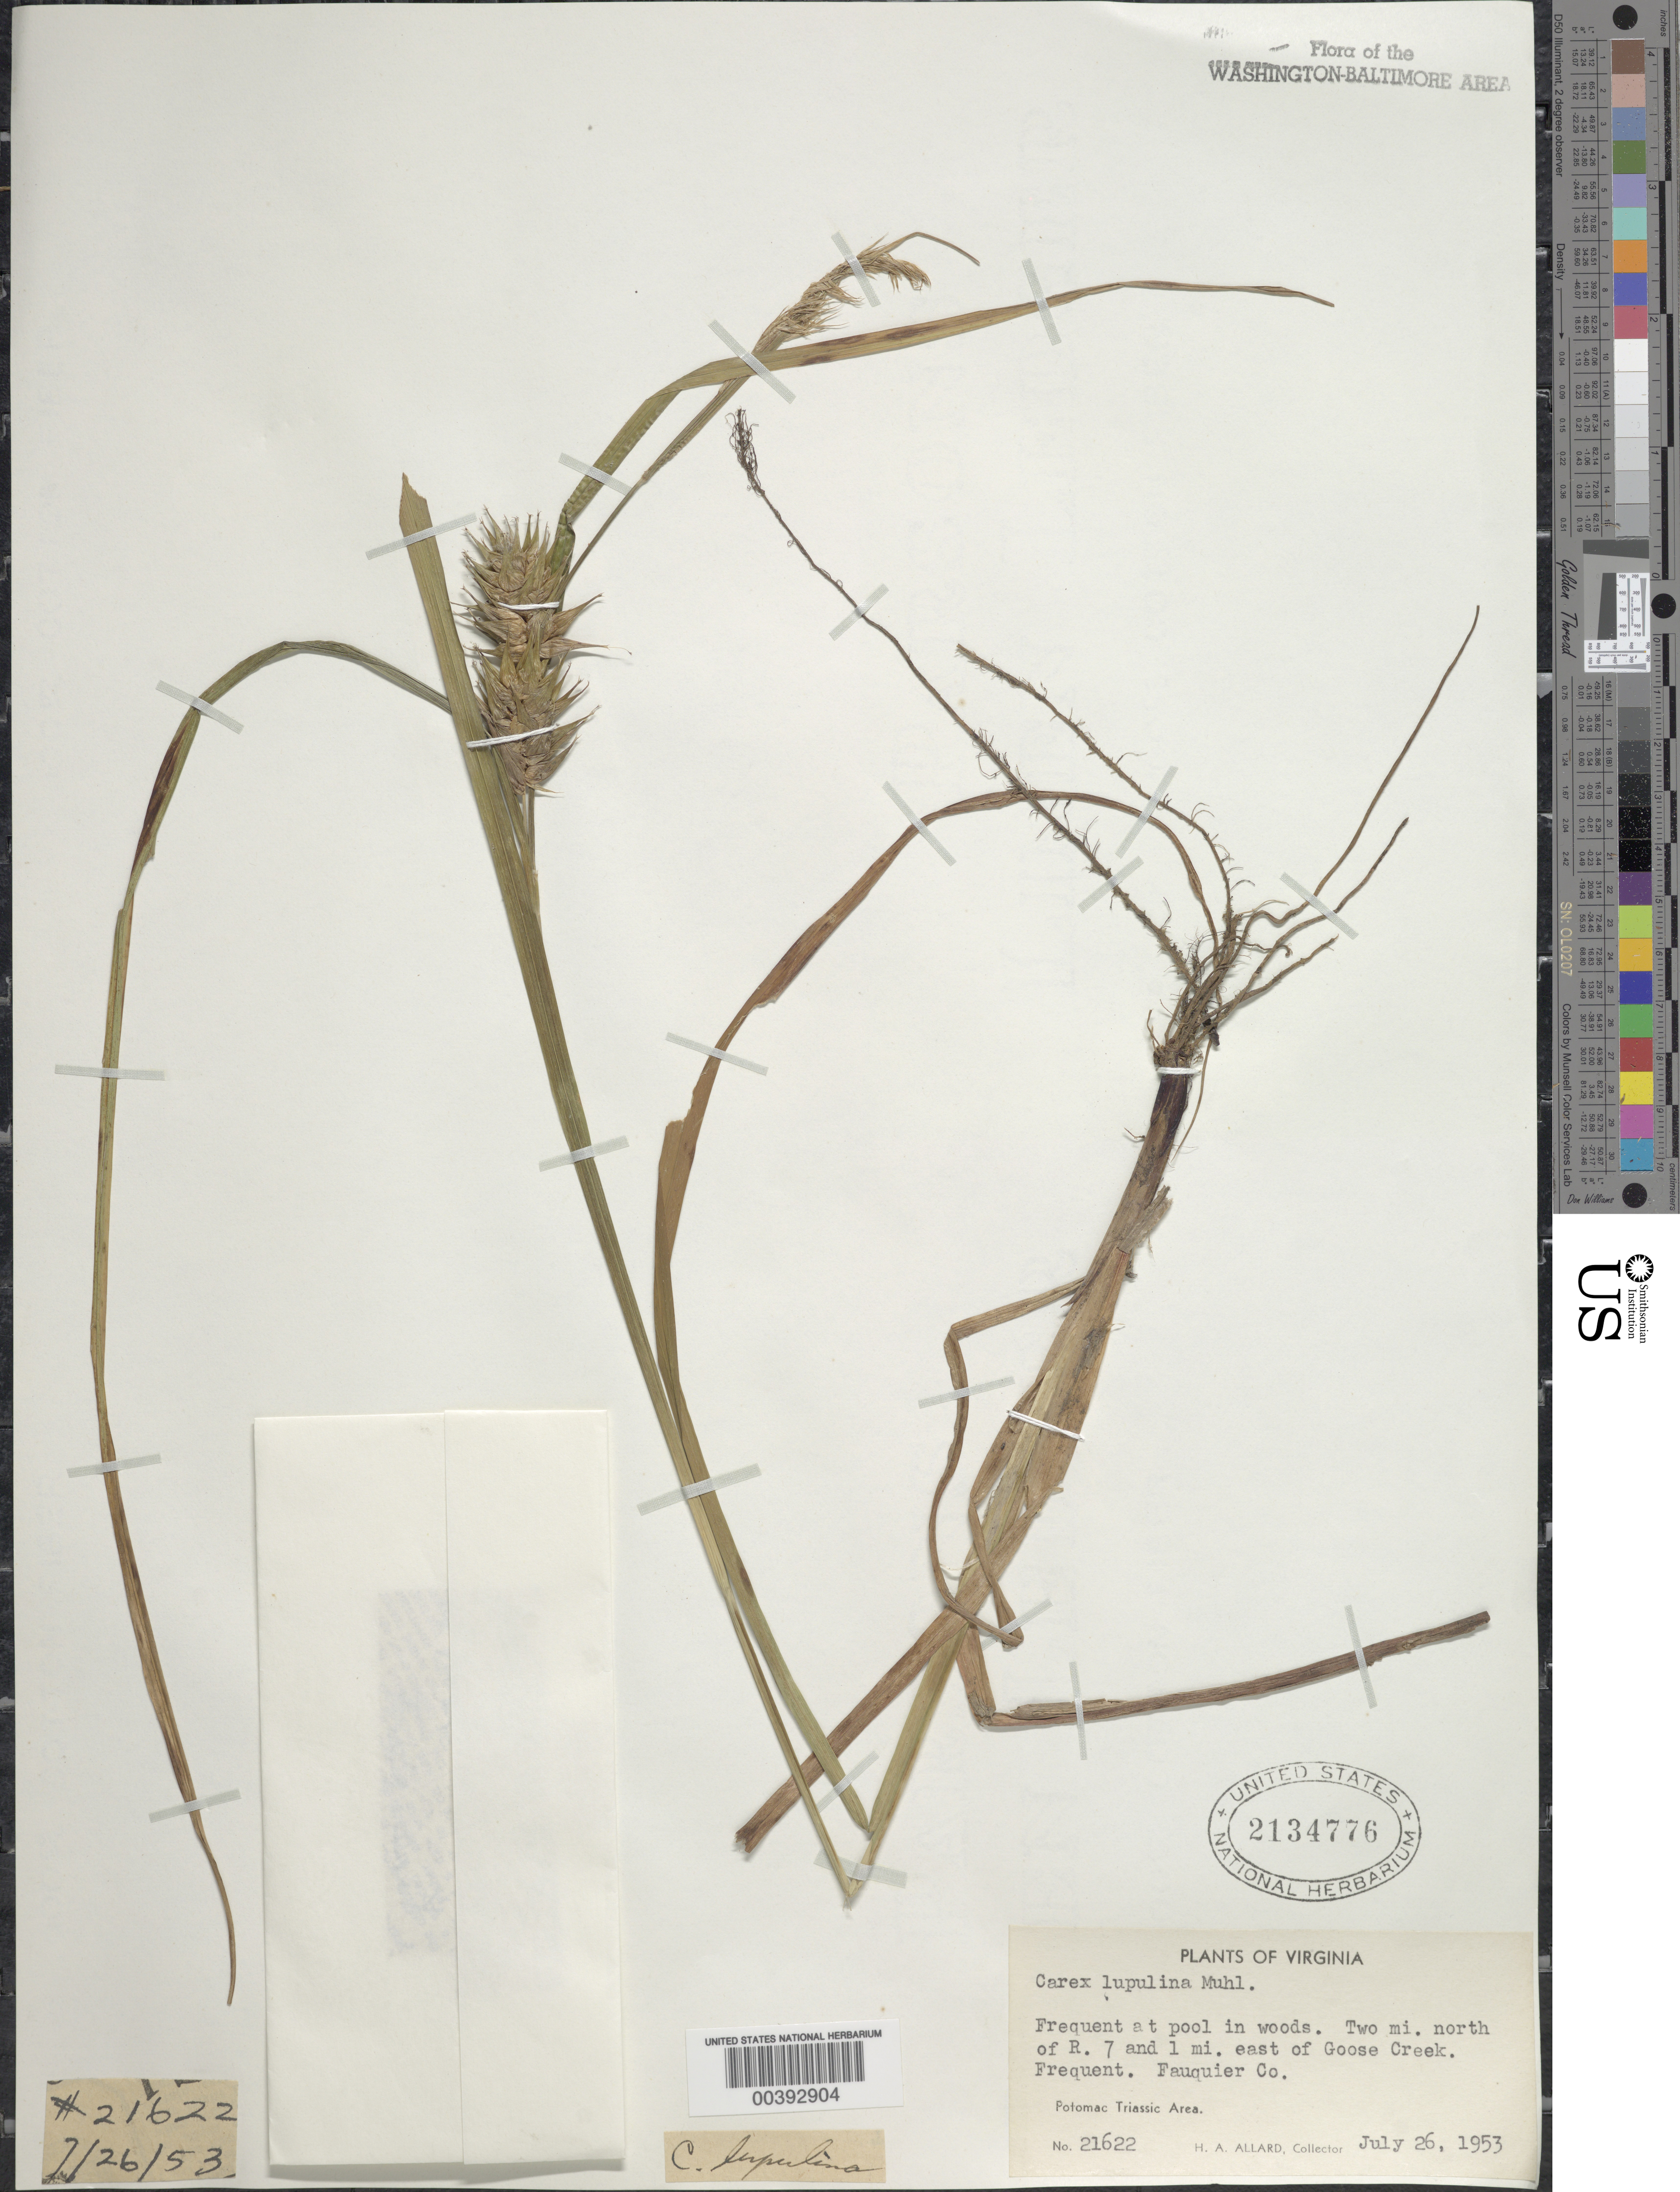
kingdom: Plantae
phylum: Tracheophyta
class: Liliopsida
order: Poales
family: Cyperaceae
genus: Carex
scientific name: Carex lupulina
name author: Muhl. ex Willd.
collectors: H. A. Allard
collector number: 21622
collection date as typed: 26 Jul 1953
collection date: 1953-07-26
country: United States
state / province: Virginia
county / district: Fauquier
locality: North of Route 7 and east of Goose Creek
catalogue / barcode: US 2134776